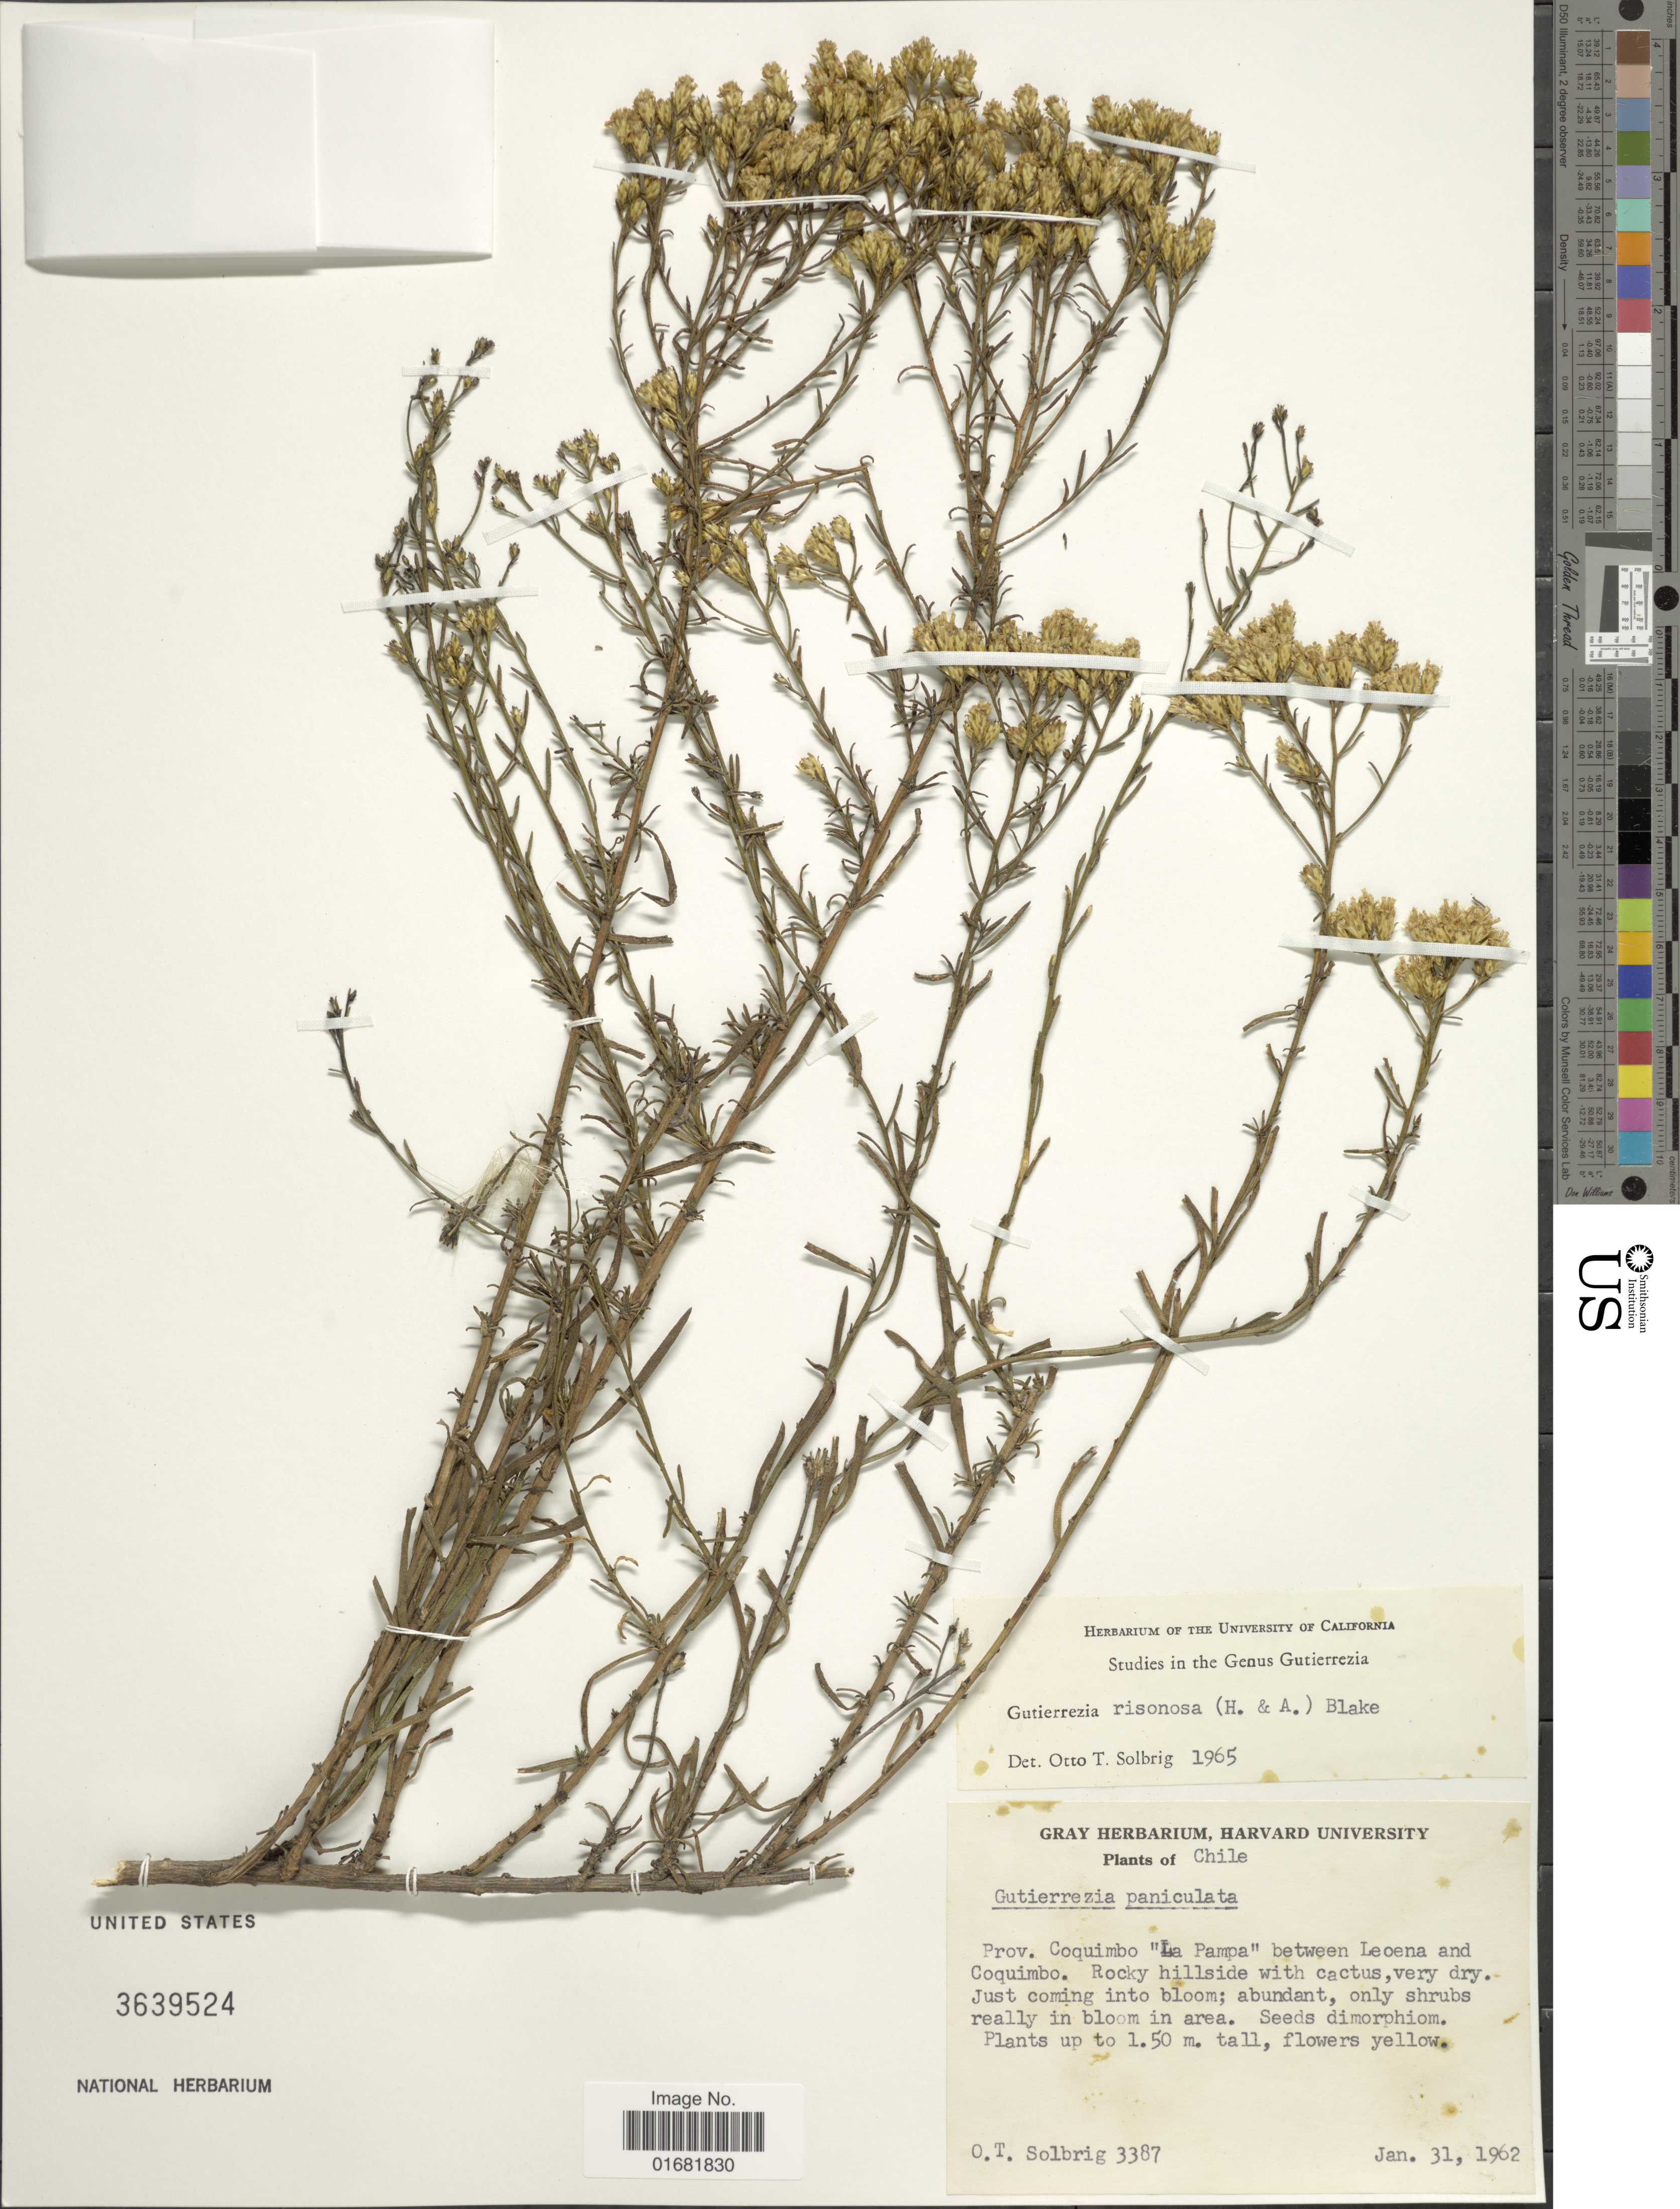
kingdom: Plantae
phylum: Tracheophyta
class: Magnoliopsida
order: Asterales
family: Asteraceae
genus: Gutierrezia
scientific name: Gutierrezia resinosa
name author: (Hook. & Arn.) S.F. Blake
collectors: O. T. Solbrig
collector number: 3387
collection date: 1962-01-31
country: Chile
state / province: Coquimbo (IV)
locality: La Pampa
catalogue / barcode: US 3639524